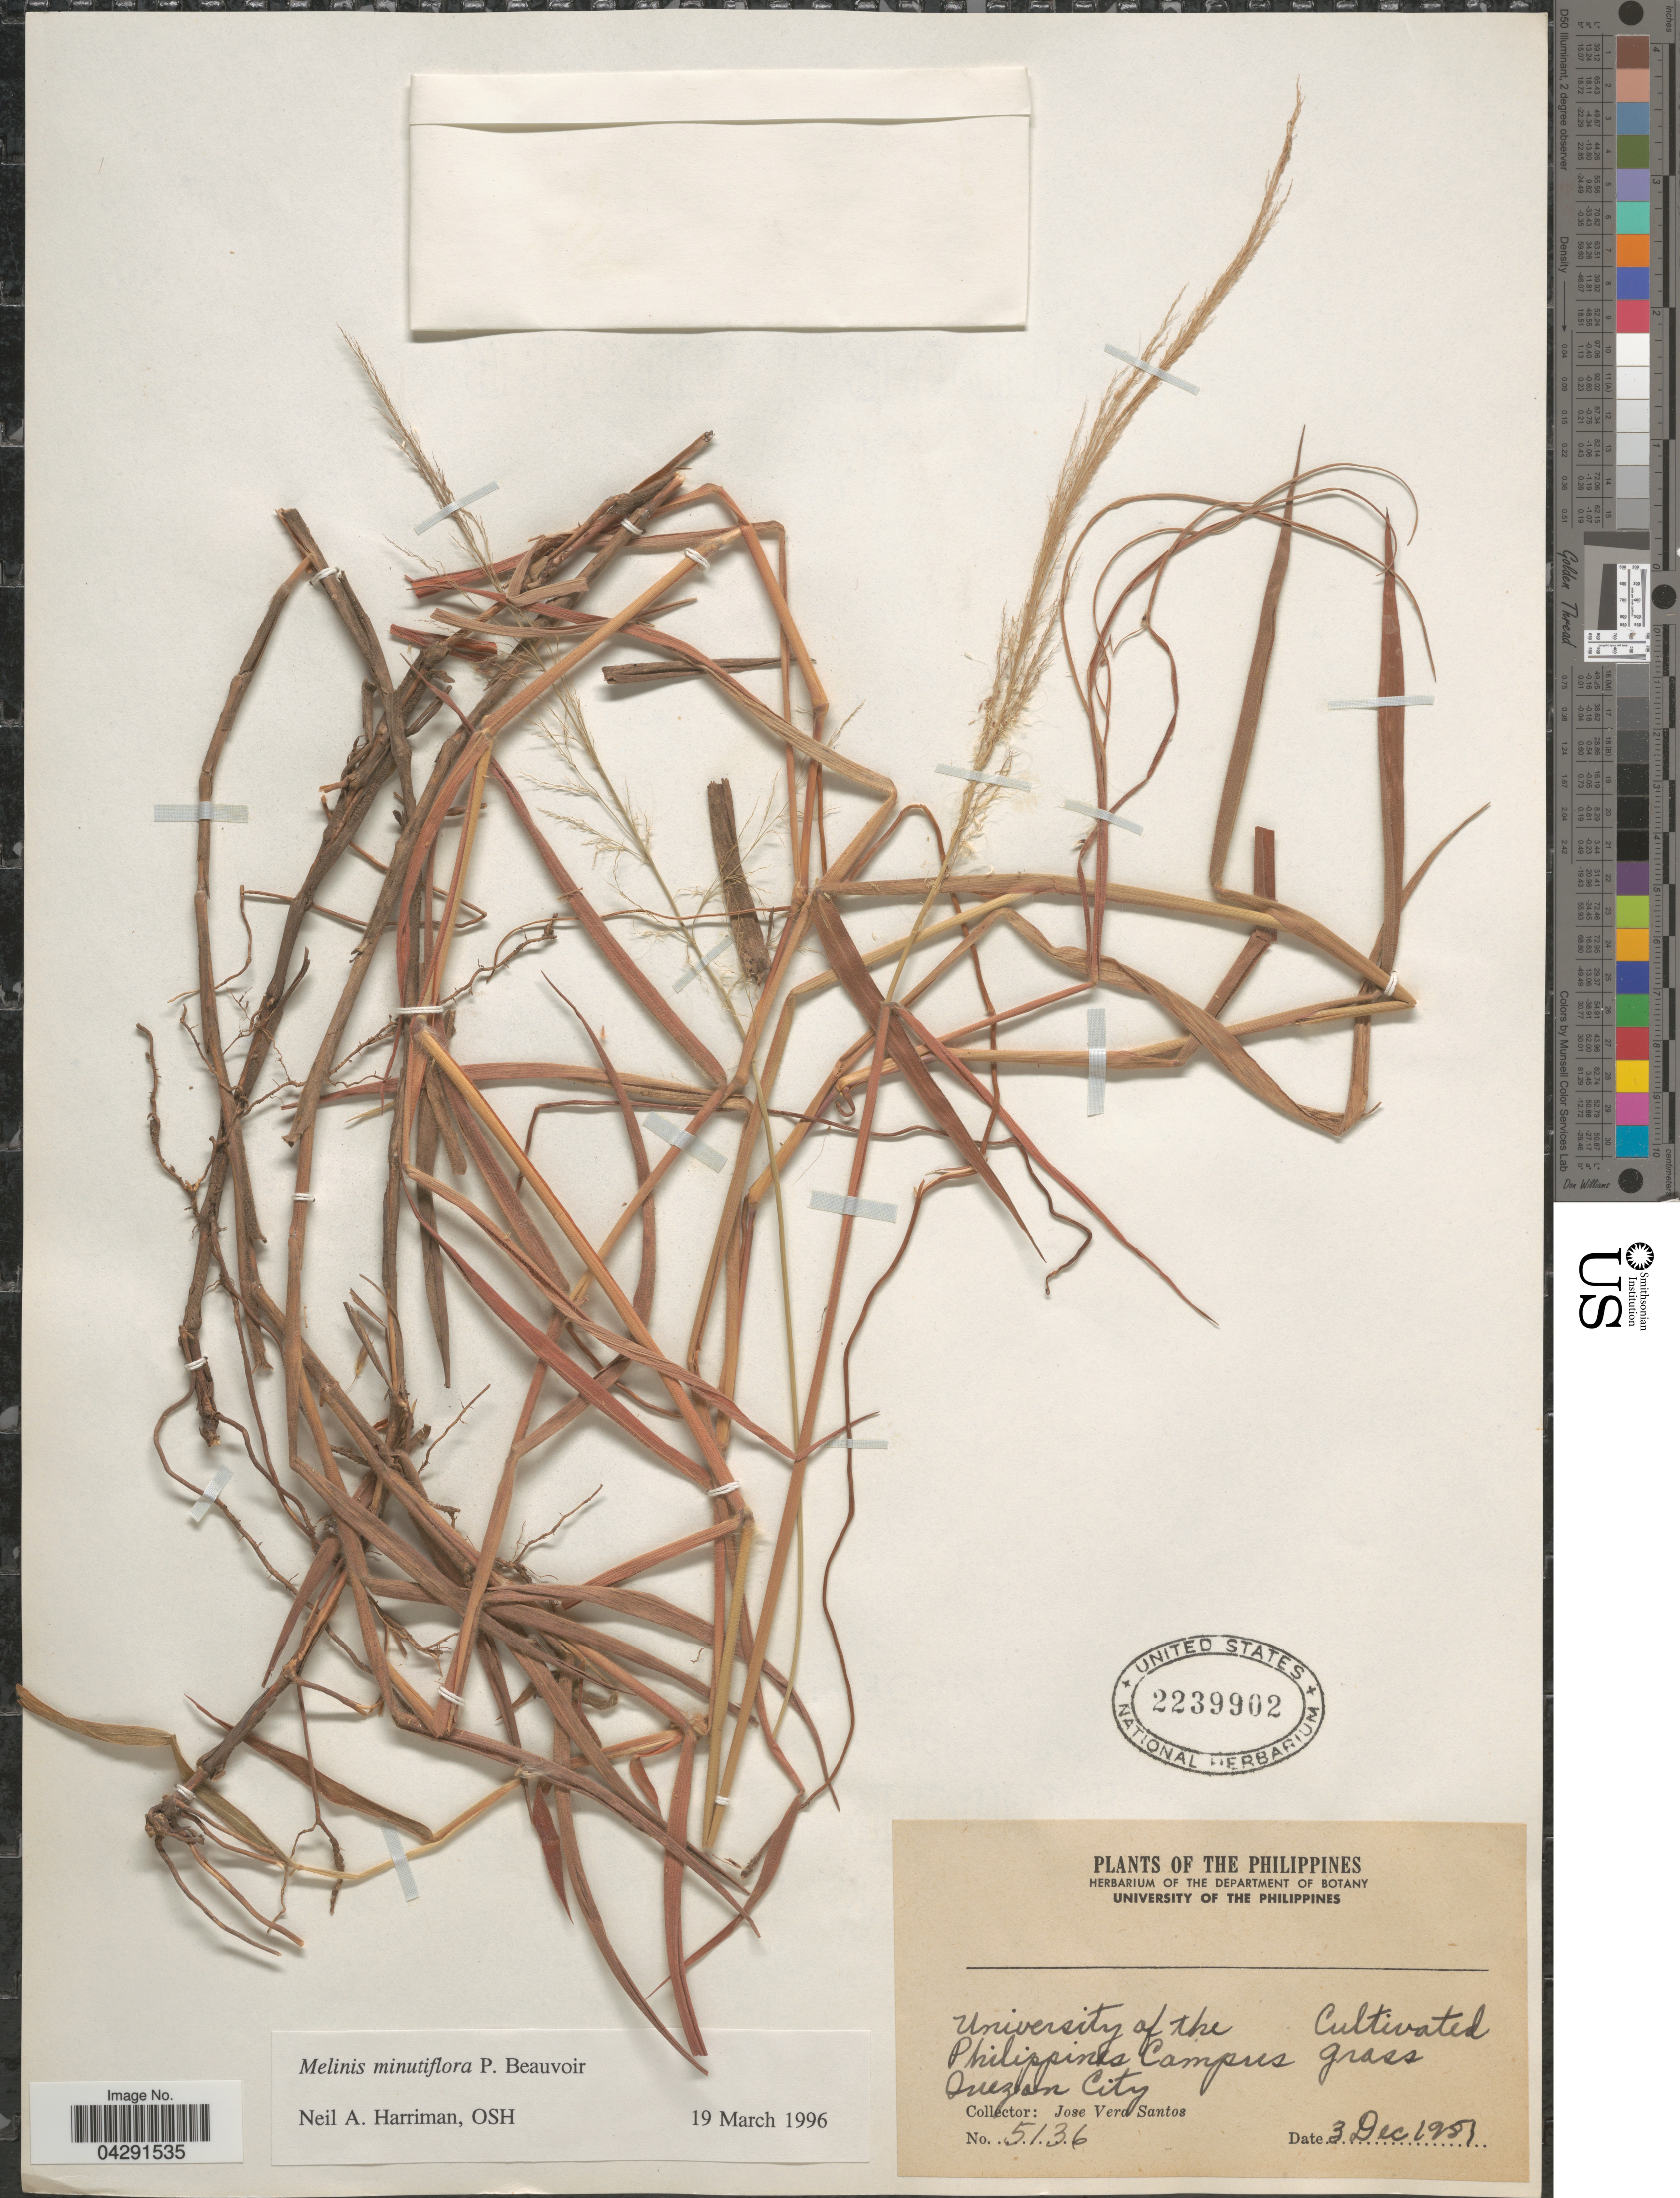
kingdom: Plantae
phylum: Tracheophyta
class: Liliopsida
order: Poales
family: Poaceae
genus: Melinis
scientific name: Melinis minutiflora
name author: P. Beauv.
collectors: J. Santos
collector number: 5136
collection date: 1981-12-03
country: Philippines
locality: University of the Cultivated Philippines Campus. Quezon City.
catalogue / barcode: US 2239902